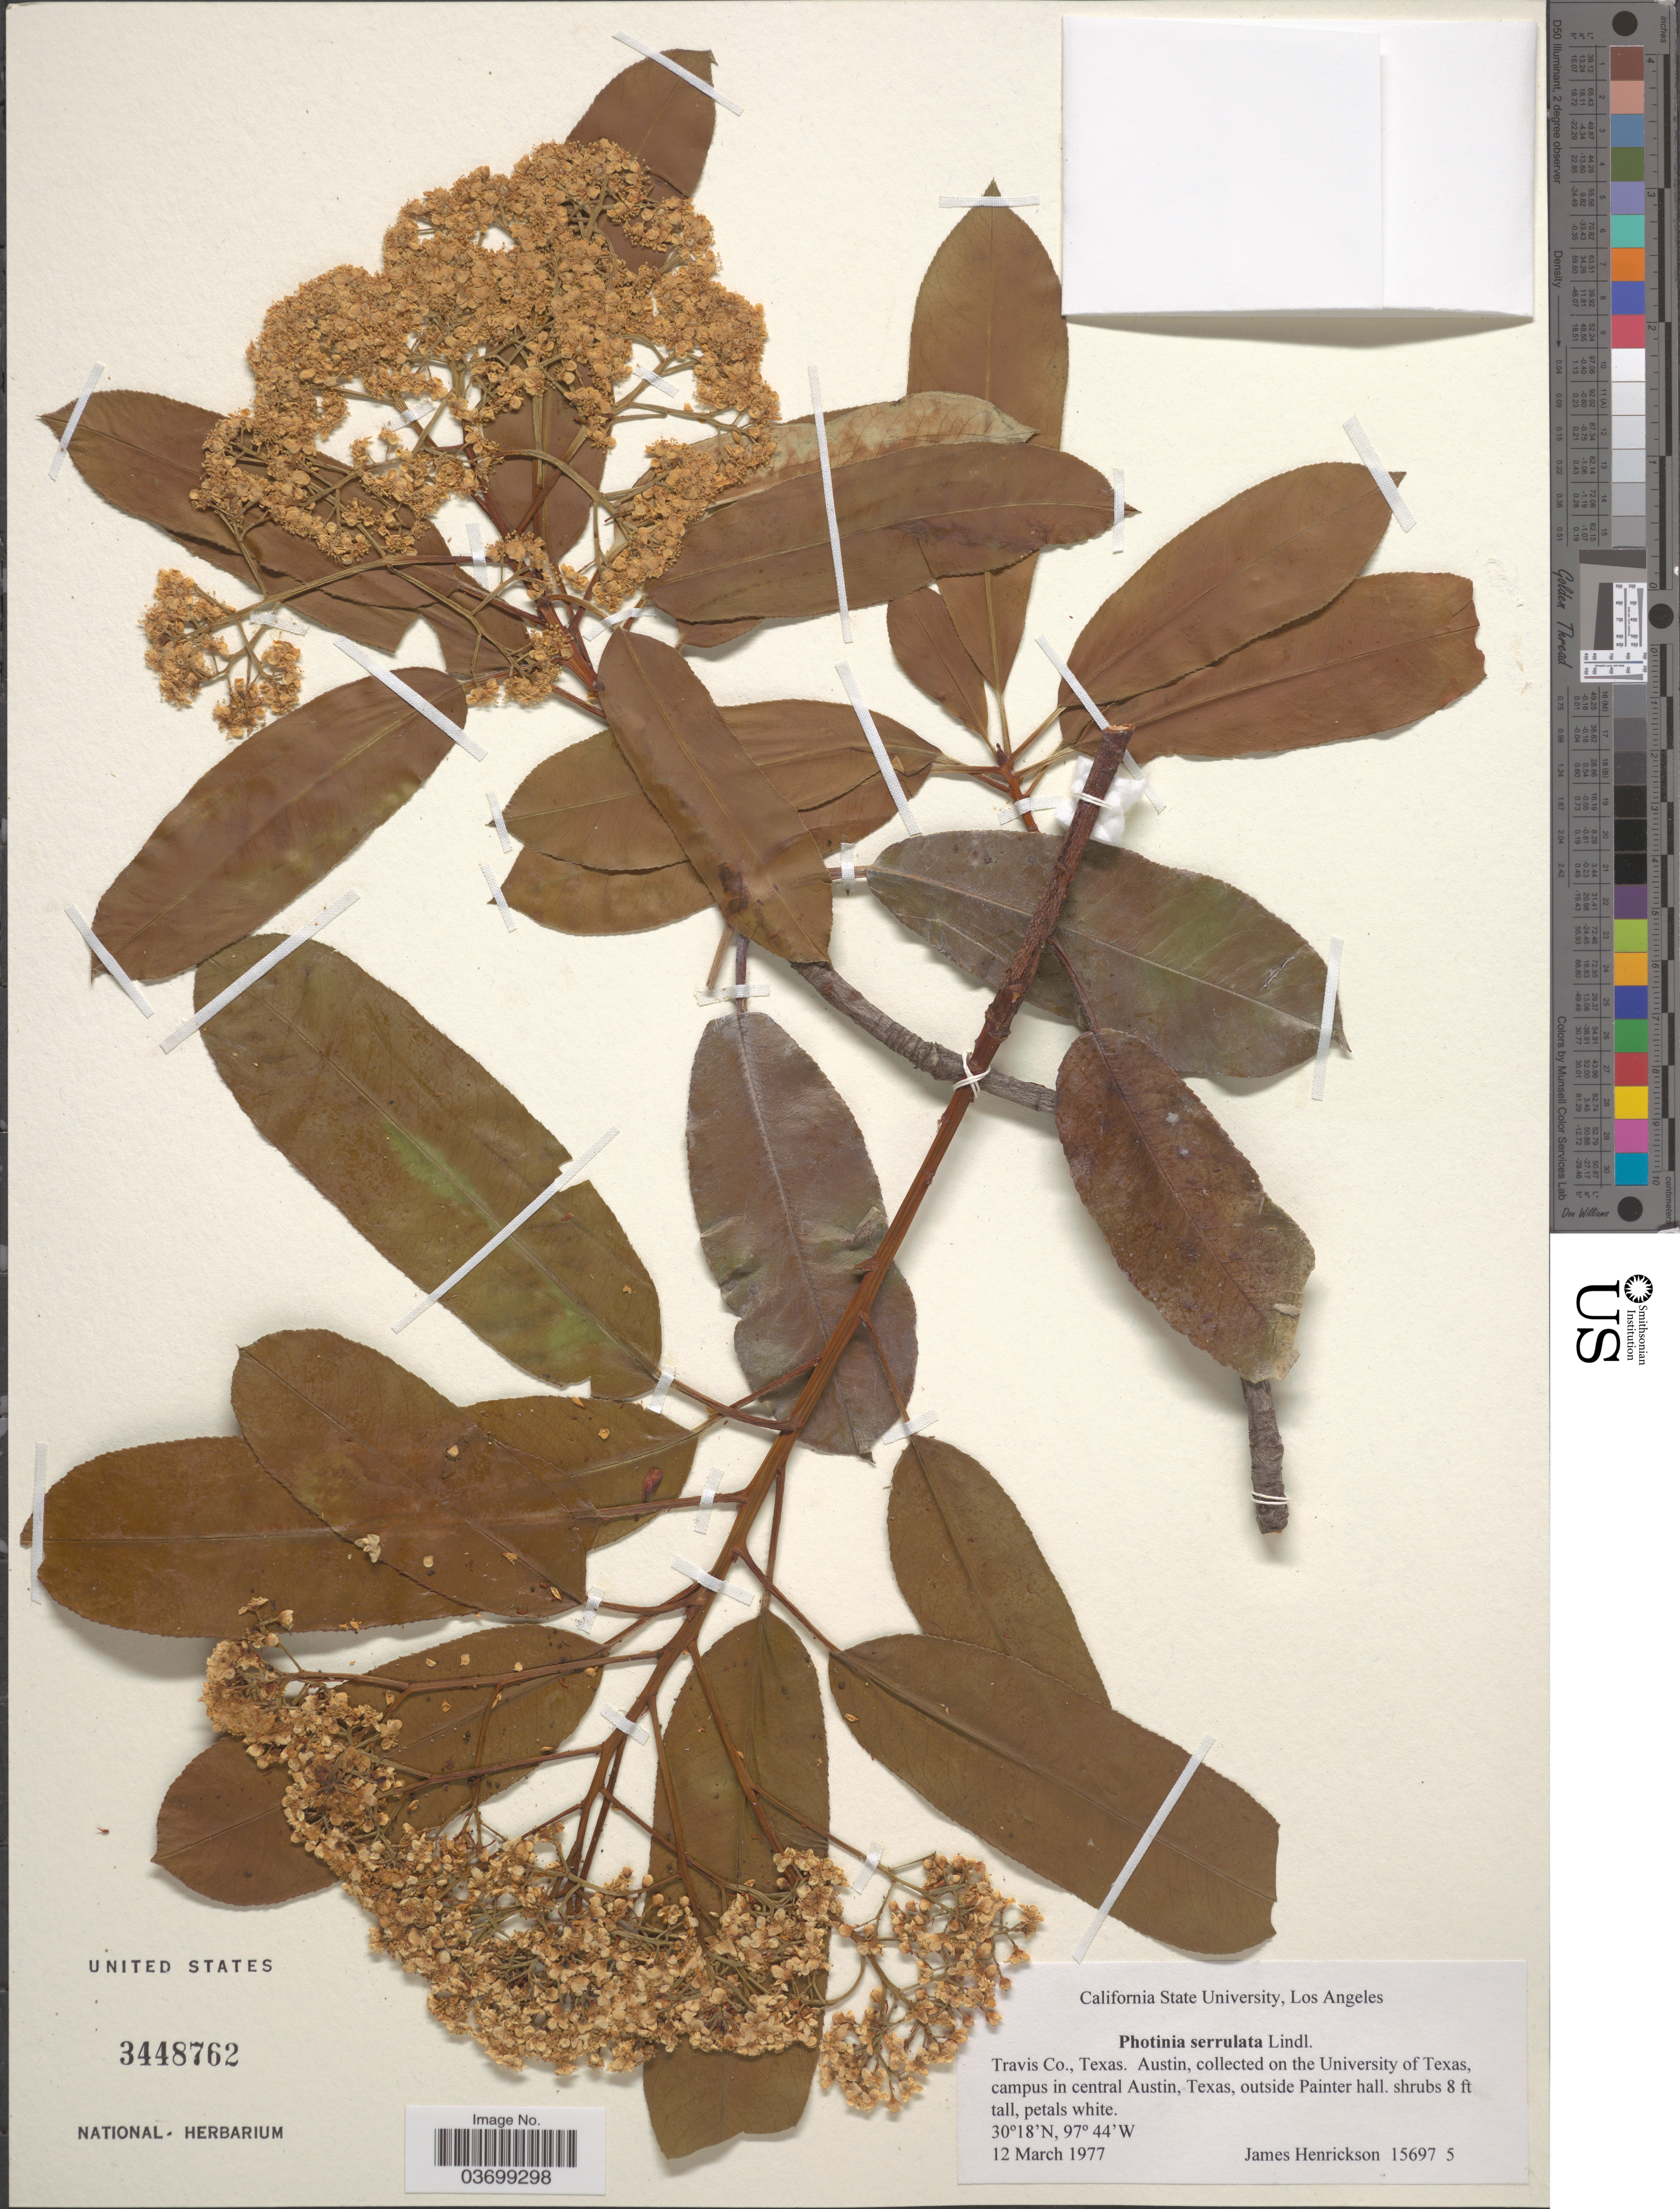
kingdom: Plantae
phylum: Tracheophyta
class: Magnoliopsida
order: Rosales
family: Rosaceae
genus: Photinia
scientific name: Photinia serrulata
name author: Franch. & Sav.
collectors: J. S. Henrickson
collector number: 156975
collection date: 1977-03-12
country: United States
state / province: Texas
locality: Travis Co. Austin, on the University of Texas, campus in central Austin, outside Painter hall.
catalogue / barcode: US 3448762